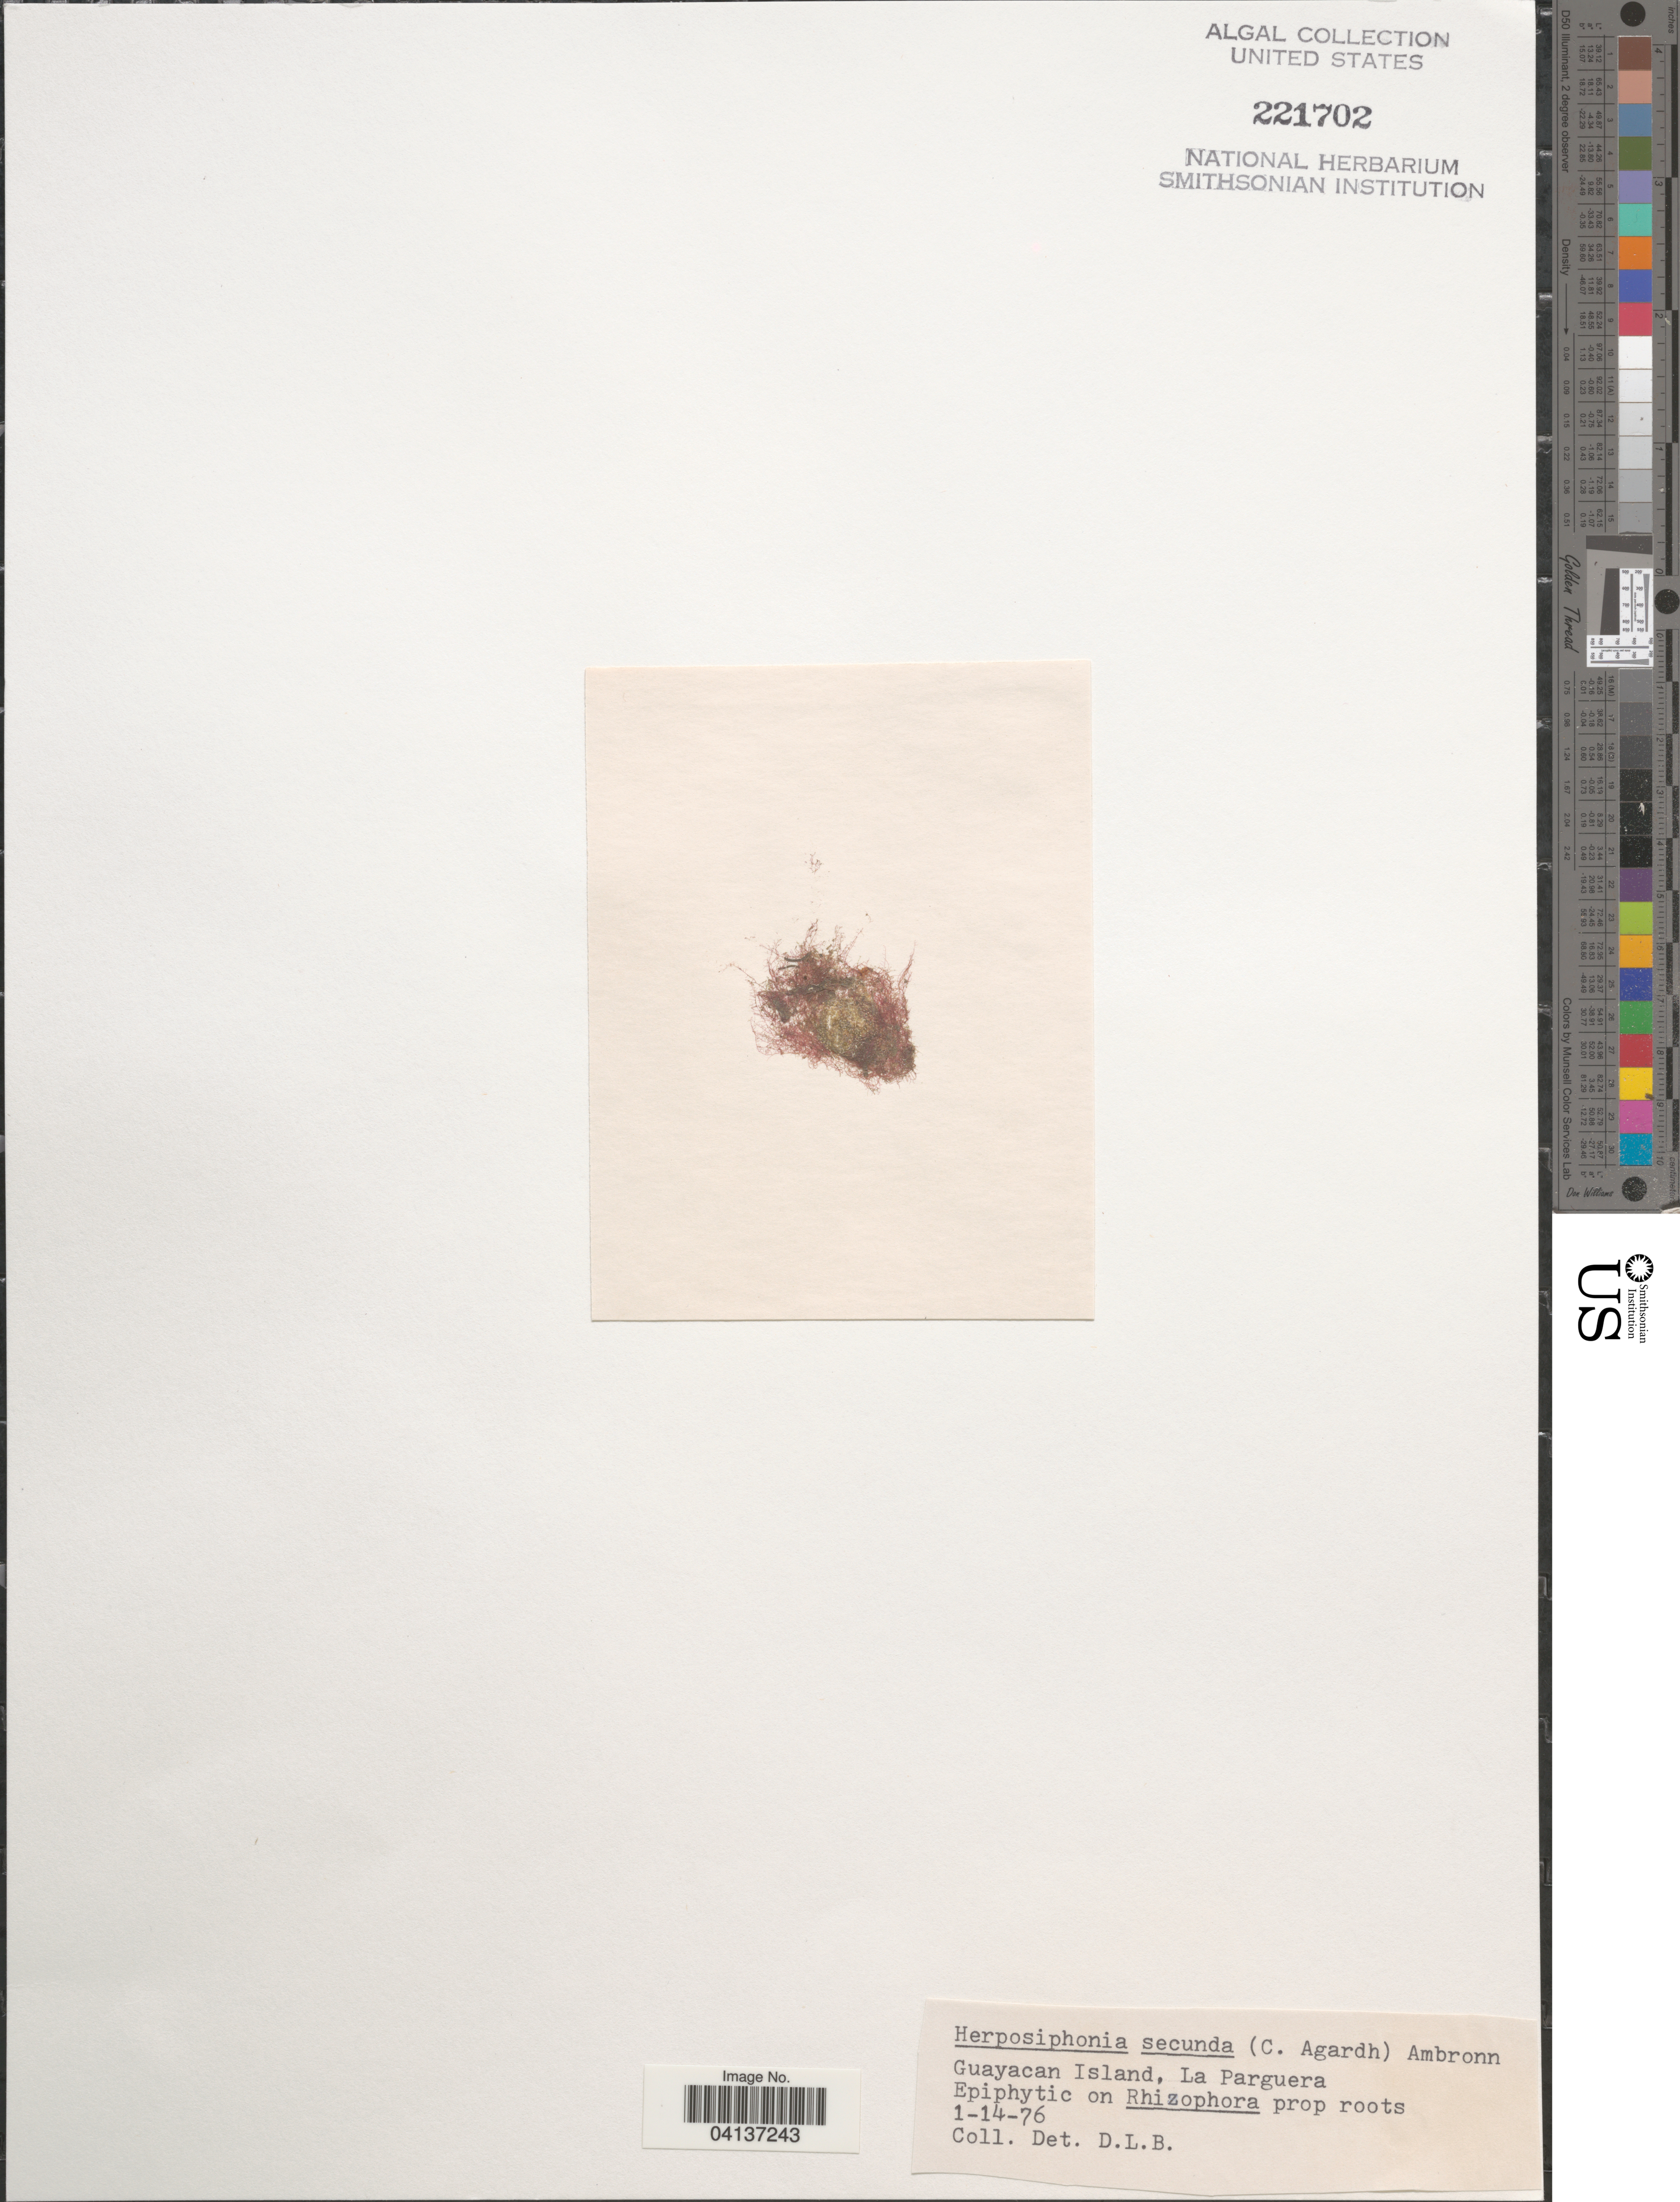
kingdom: Plantae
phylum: Rhodophyta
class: Florideophyceae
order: Ceramiales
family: Rhodomelaceae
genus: Herposiphonia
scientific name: Herposiphonia secunda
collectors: D. L. B.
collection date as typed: Transcribed d/m/y: 14/1/76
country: Puerto Rico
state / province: Lajas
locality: Guayacan Island, La Parguera.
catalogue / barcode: US 221702